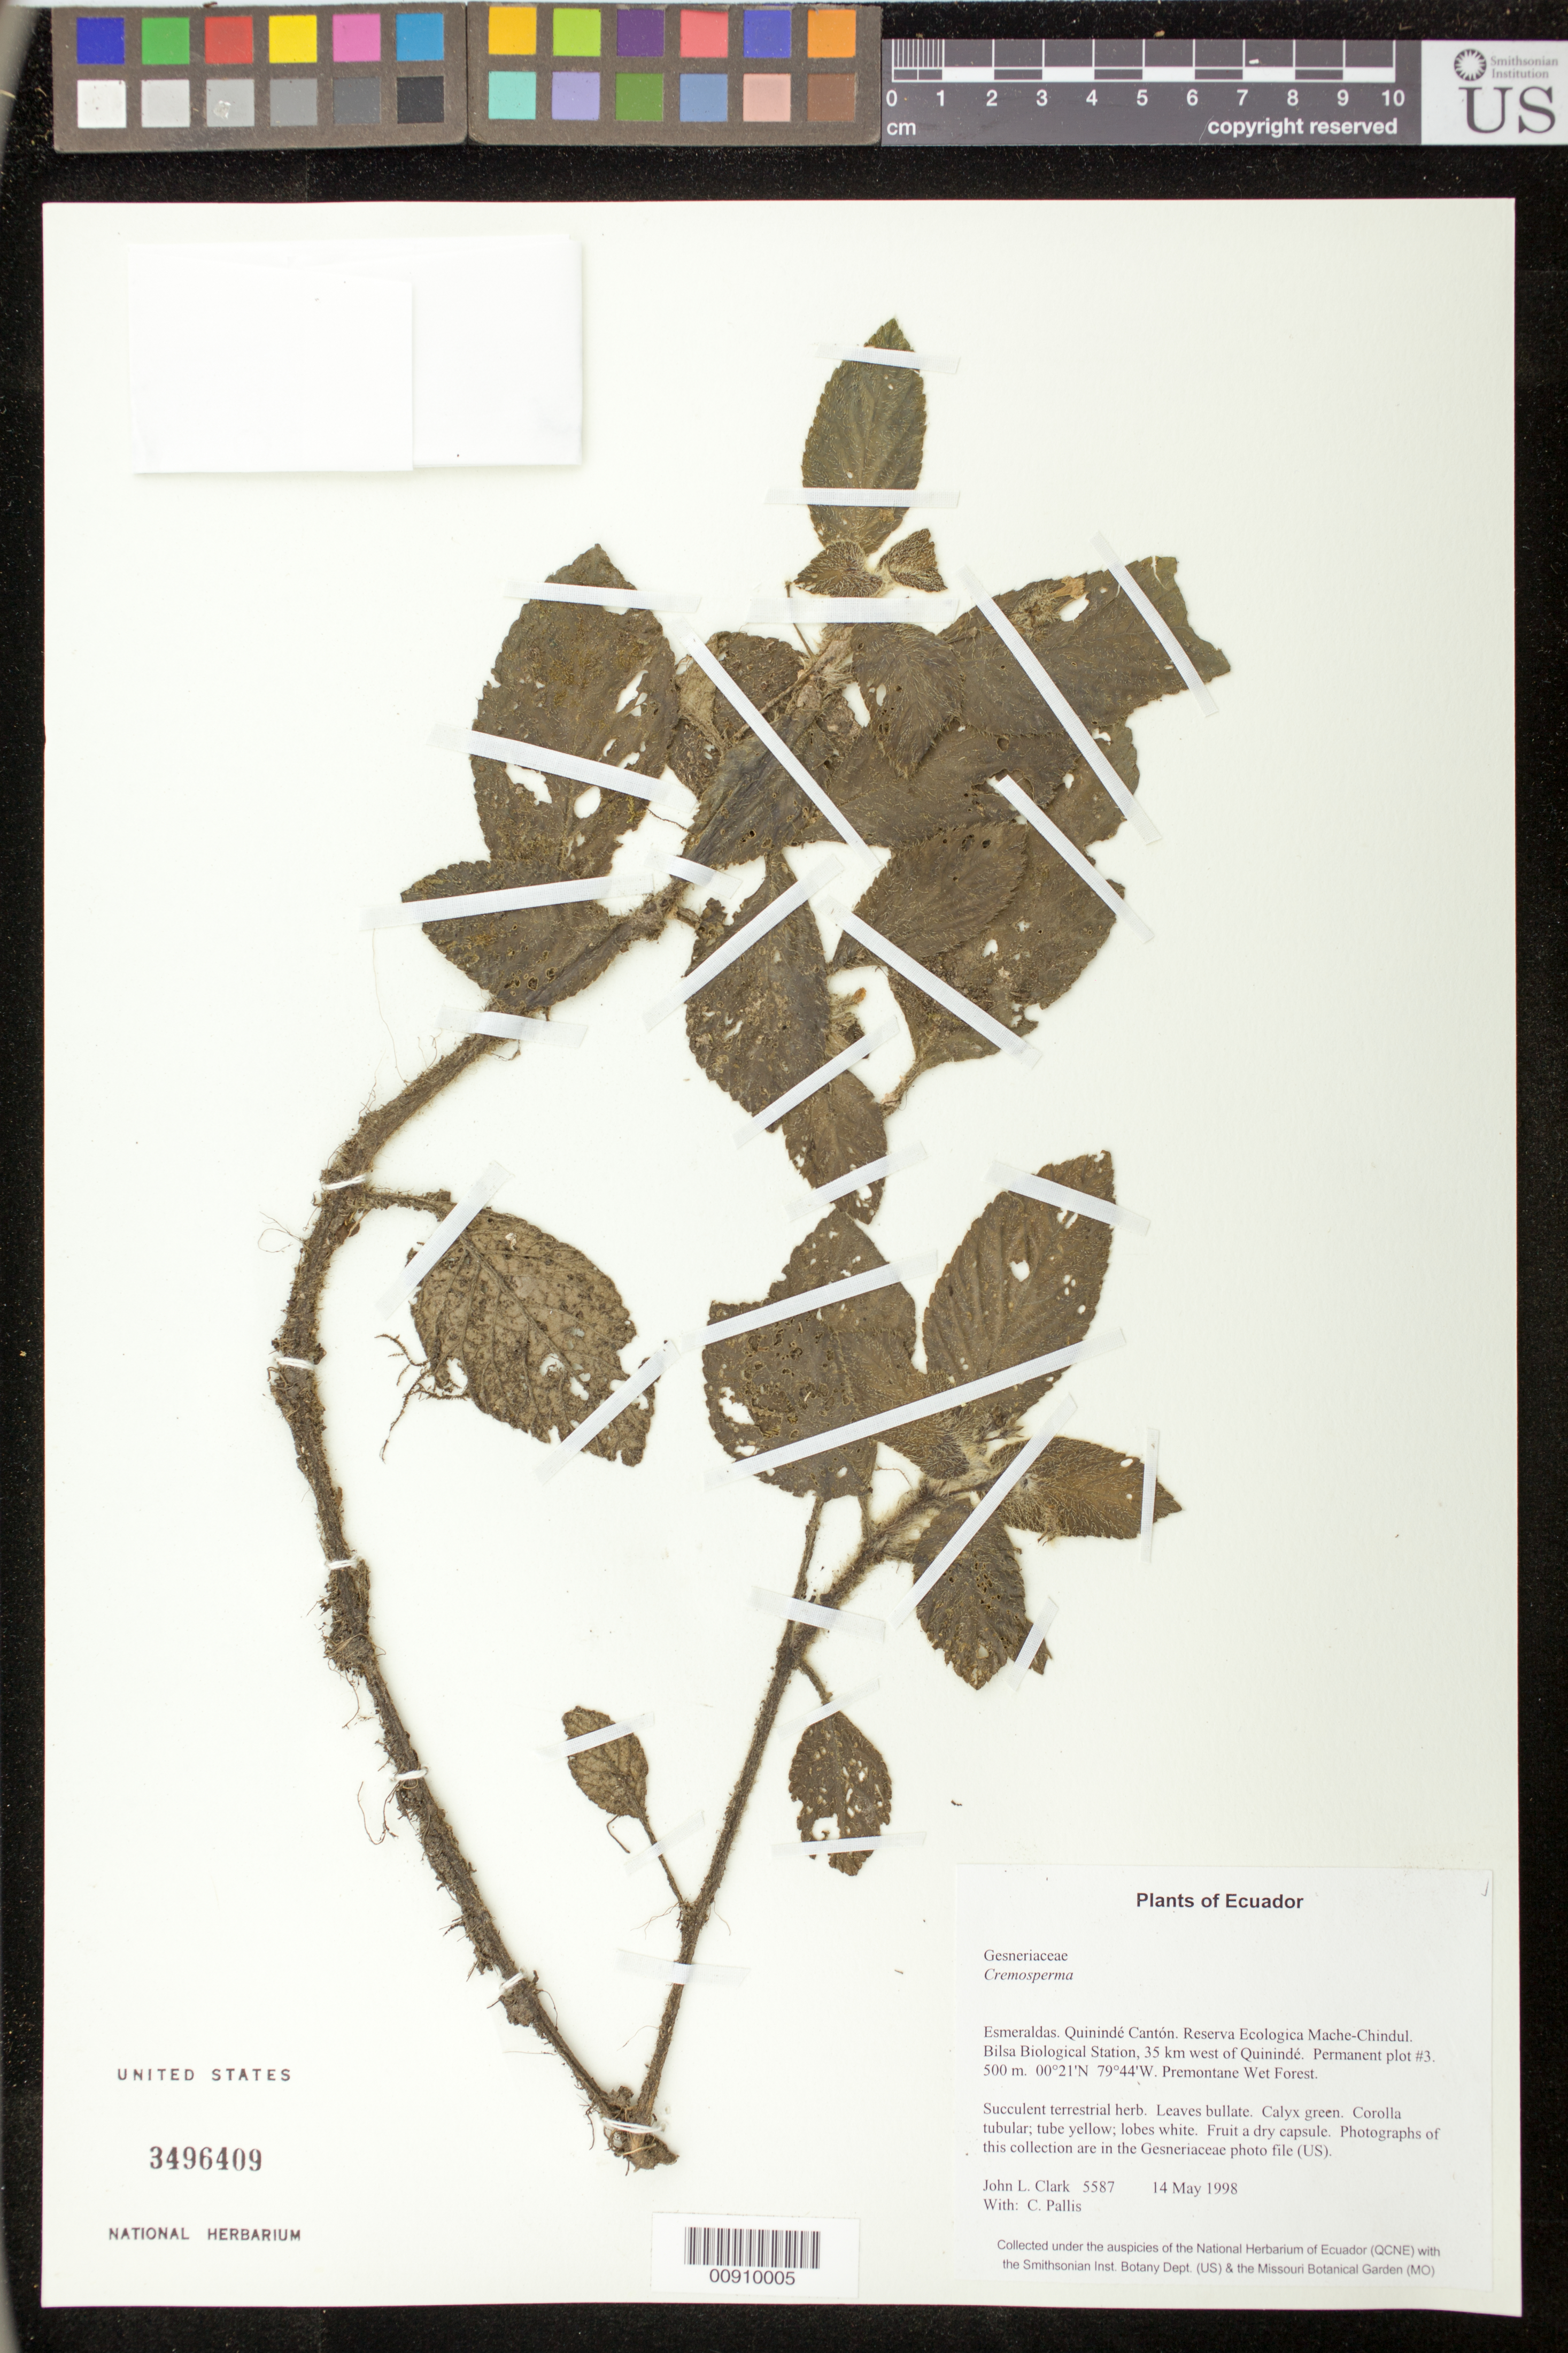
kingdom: Plantae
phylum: Tracheophyta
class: Magnoliopsida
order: Lamiales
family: Gesneriaceae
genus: Cremosperma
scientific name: Cremosperma sp.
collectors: J. L. Clark & C. Pallis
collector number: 5587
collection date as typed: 14 May 1998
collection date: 1998-05-14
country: Ecuador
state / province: Esmeraldas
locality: Quinindé Cantón. Reserva Ecologica Mache-Chindul. Bilsa Biological Station, 35 km west of Quinindé. Permanent plot #3.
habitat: Premontane Wet Forest.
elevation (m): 500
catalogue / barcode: US 3496409